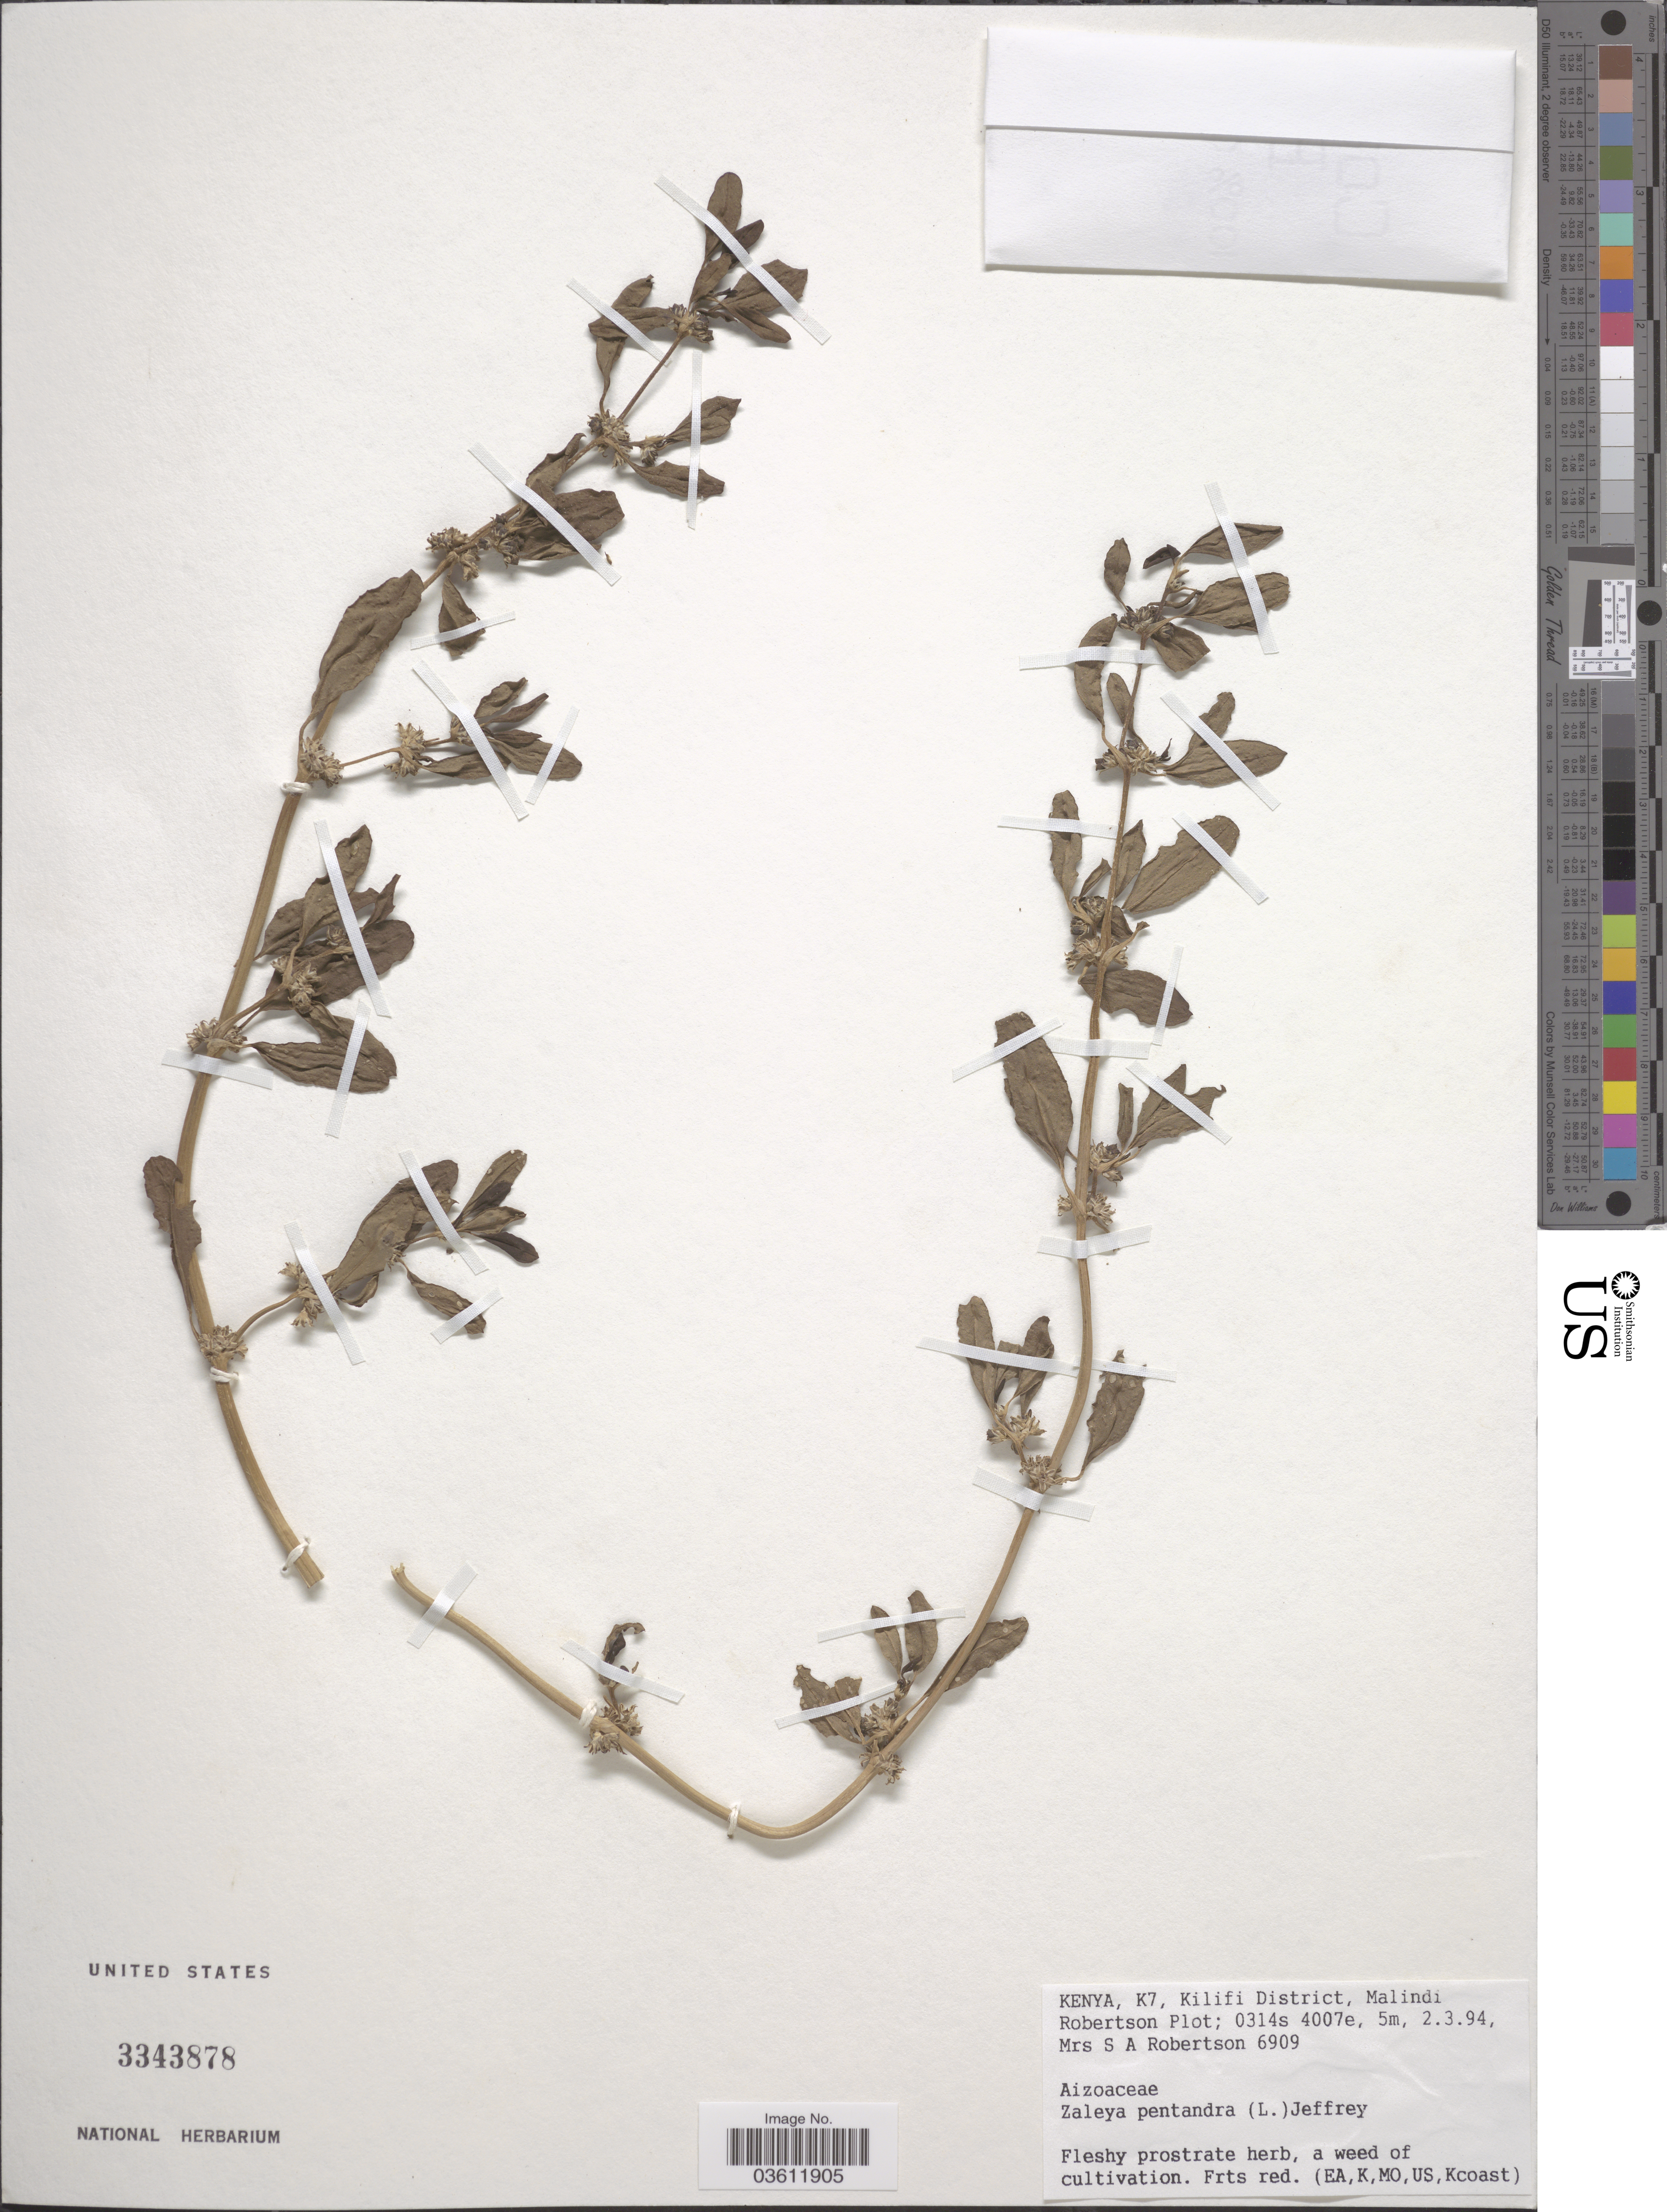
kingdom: Plantae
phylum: Tracheophyta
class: Magnoliopsida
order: Caryophyllales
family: Aizoaceae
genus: Zaleya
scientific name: Zaleya pentandra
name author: (L.) C. Jeffrey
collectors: S. Robertson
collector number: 6909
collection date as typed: Transcribed d/m/y: 2/3/94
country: Kenya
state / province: Kilifi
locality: K7, Kilifi District, Malindi Robertson Plot.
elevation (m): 5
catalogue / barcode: US 3343878